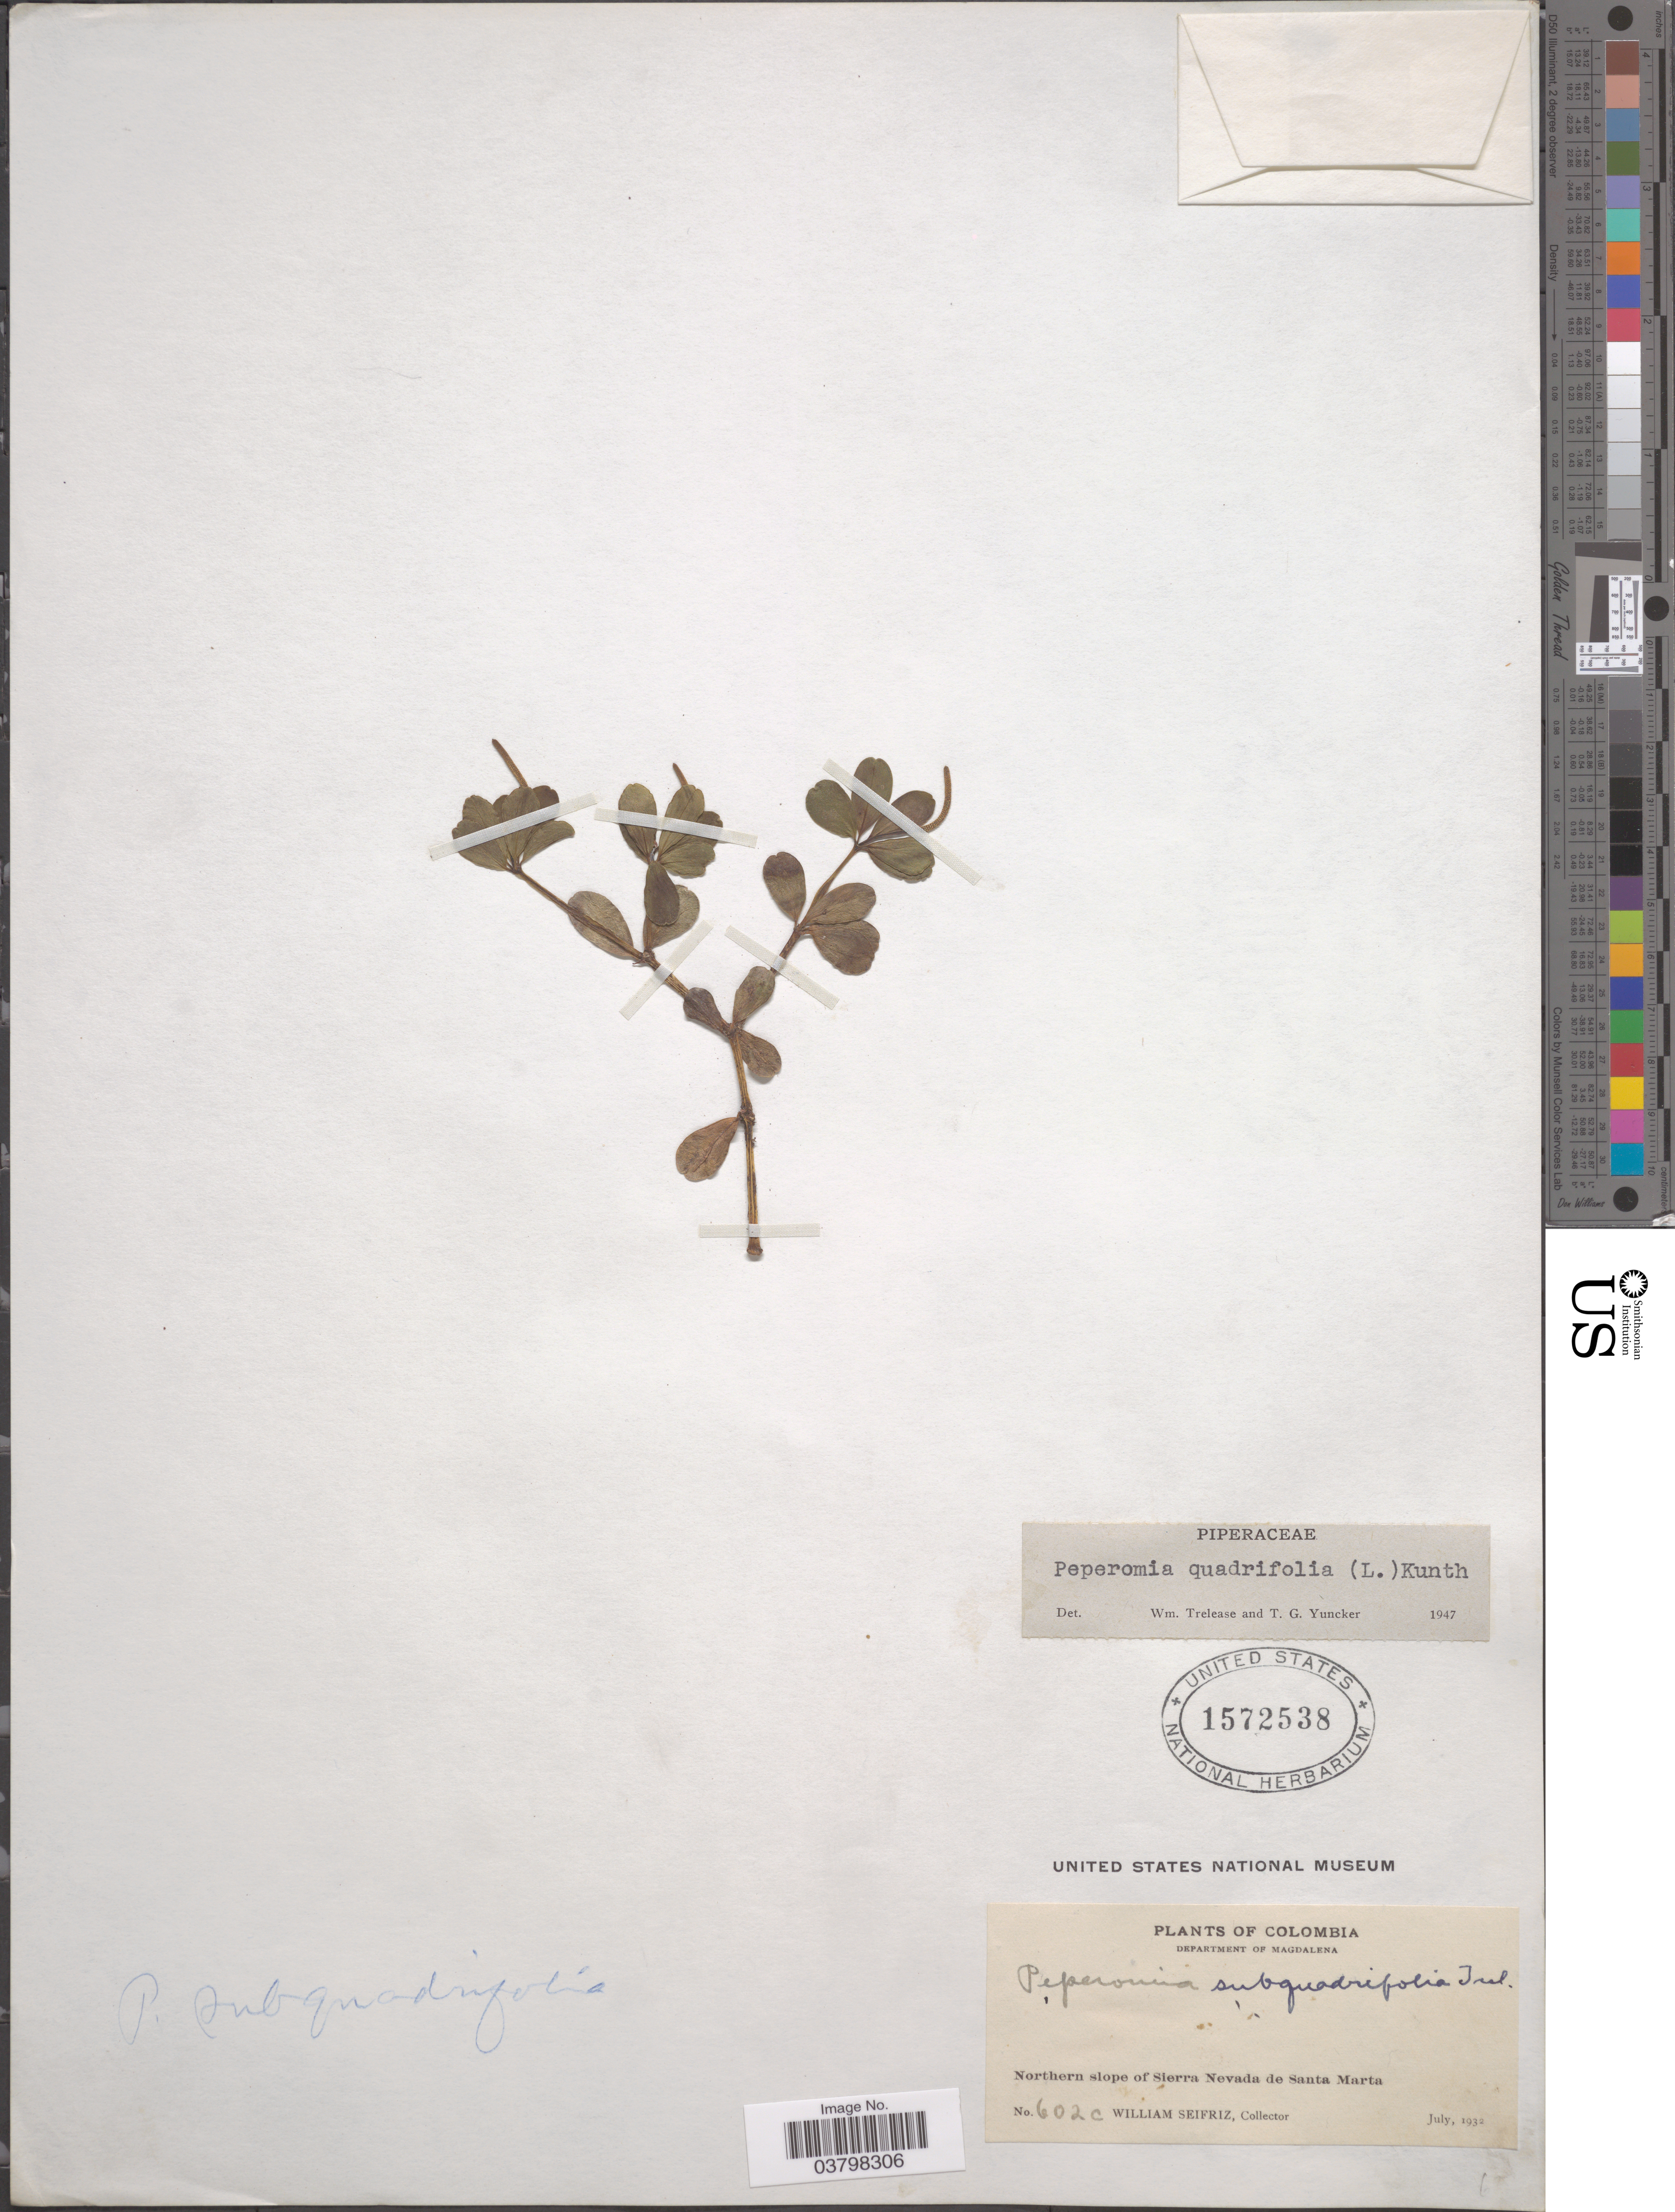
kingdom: Plantae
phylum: Tracheophyta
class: Magnoliopsida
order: Piperales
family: Piperaceae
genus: Peperomia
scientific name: Peperomia quadrifolia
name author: (L.) Kunth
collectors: W. Seifriz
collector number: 602c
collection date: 1932-07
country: Colombia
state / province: Magdalena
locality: Department of Magdalena. Northern slope of Sierra Nevada de Santa Marta.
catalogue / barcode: US 1572538